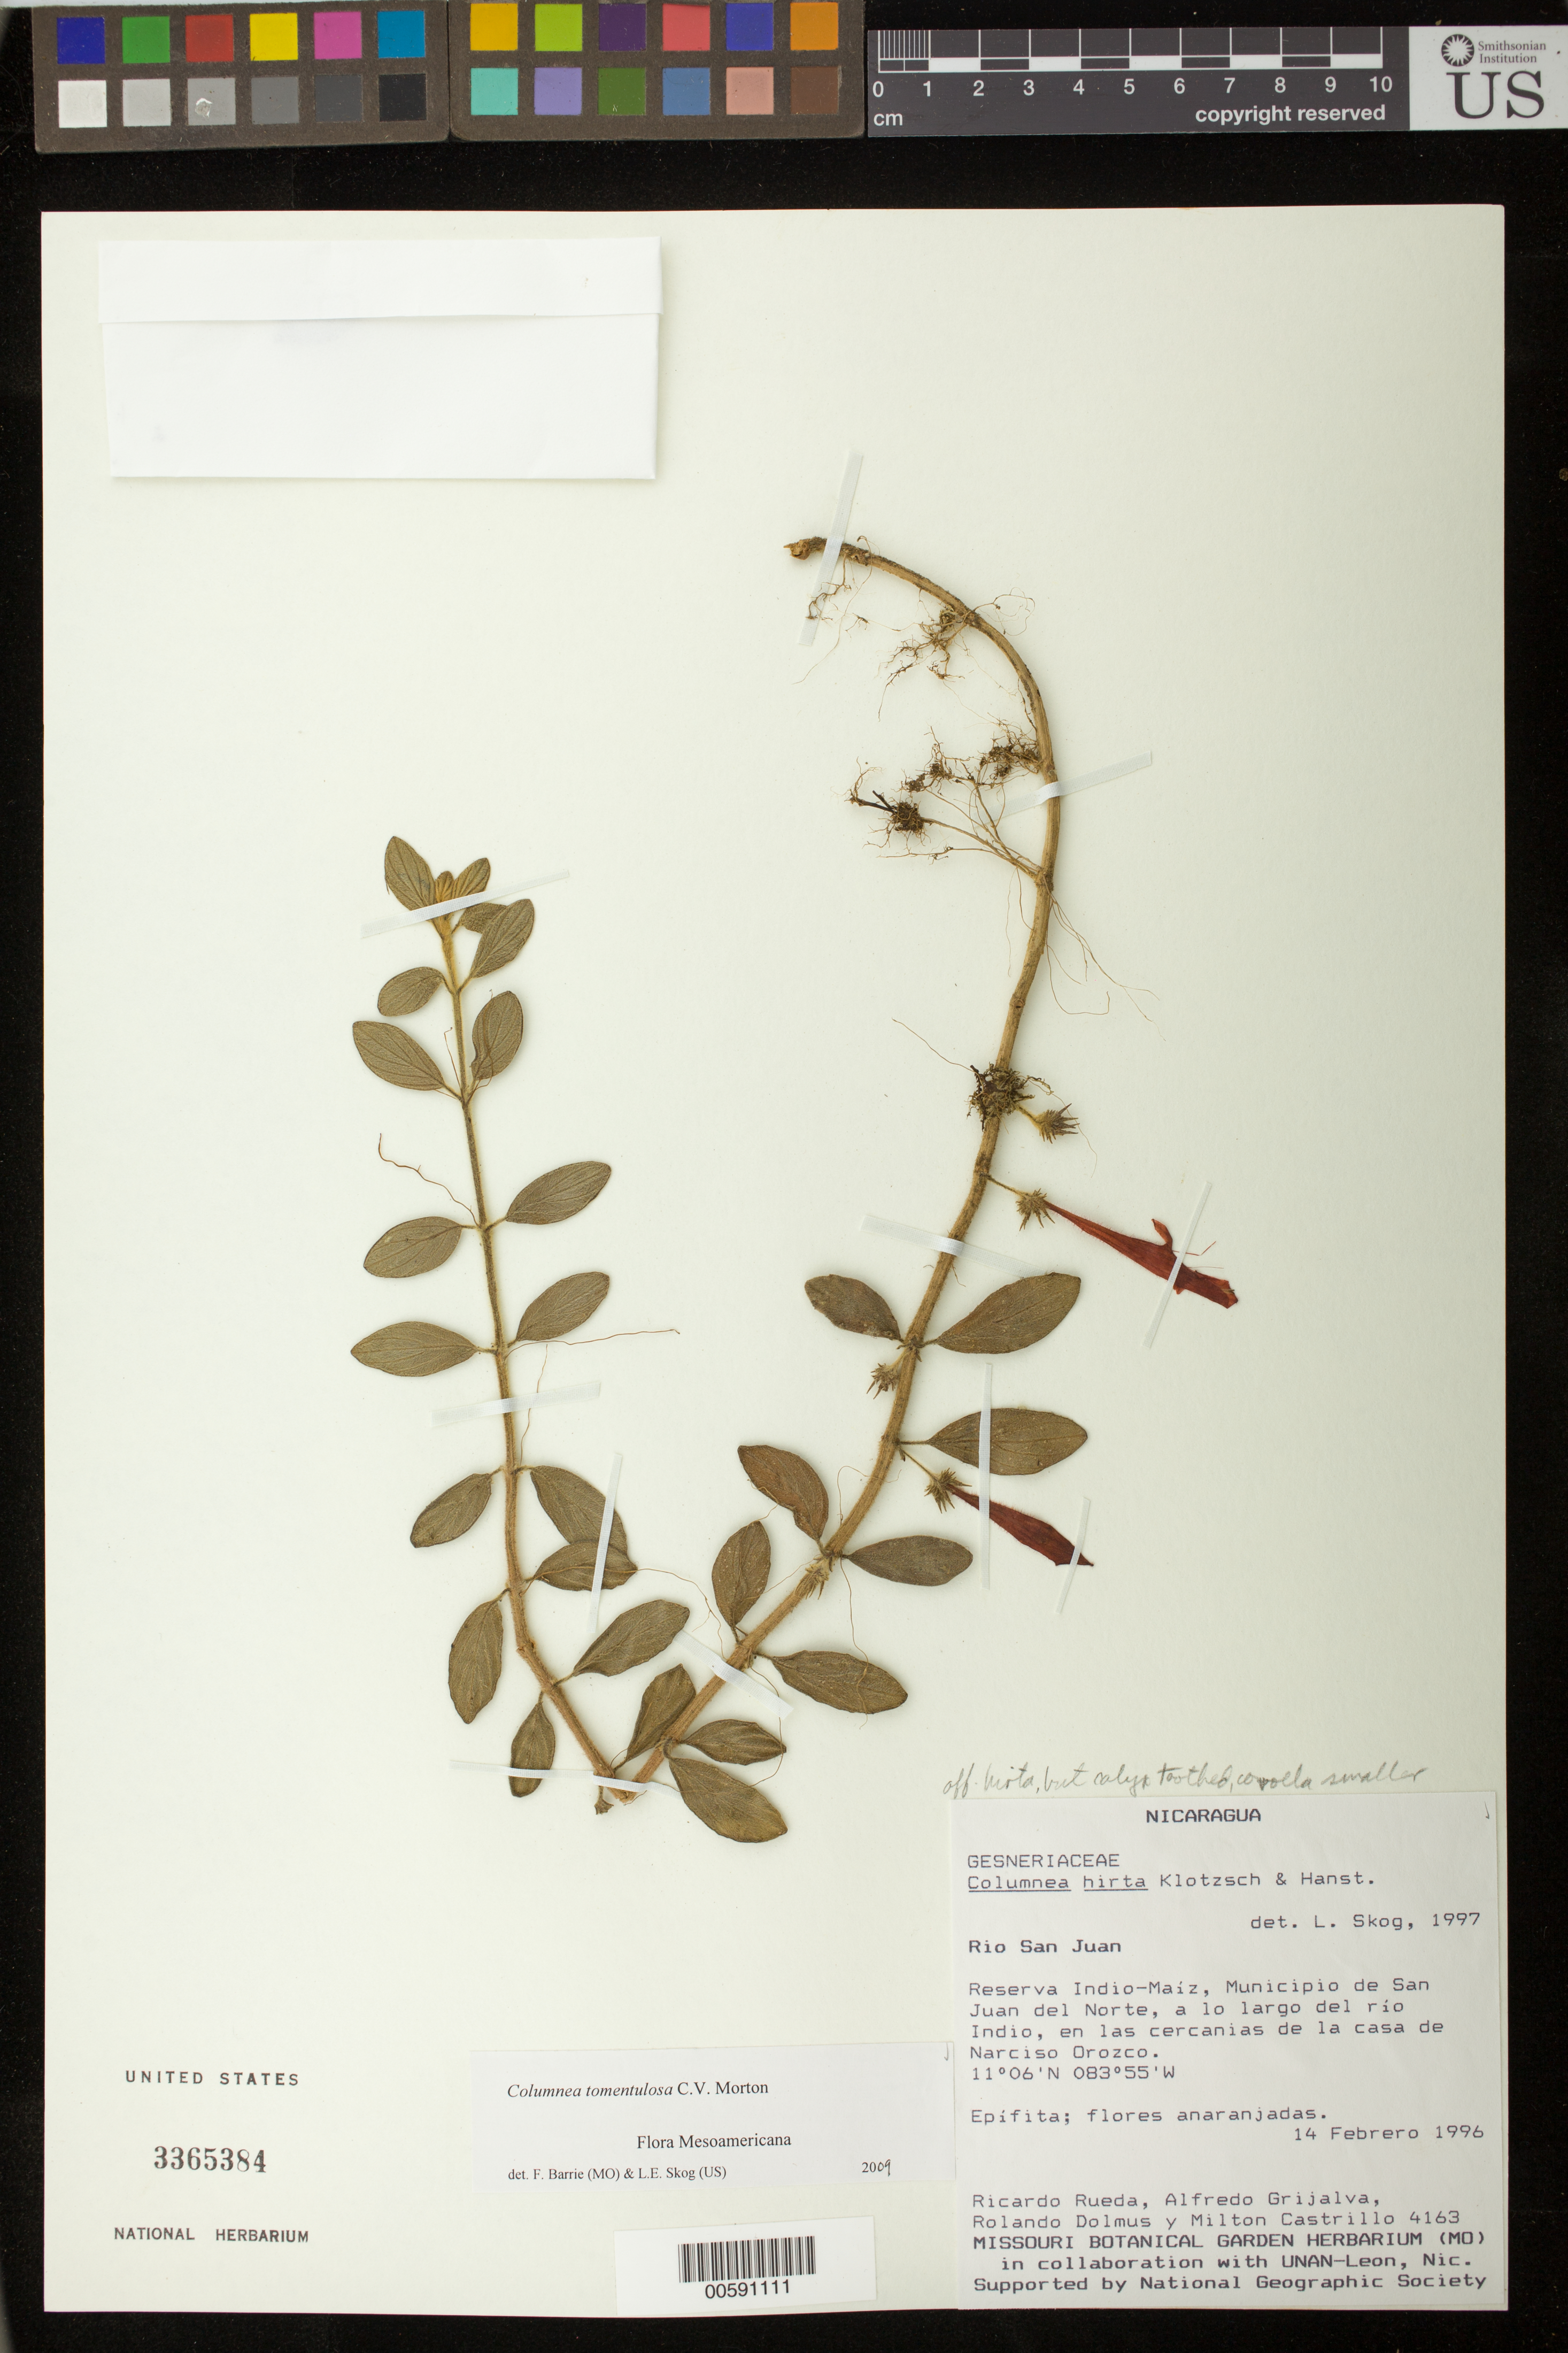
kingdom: Plantae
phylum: Tracheophyta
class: Magnoliopsida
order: Lamiales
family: Gesneriaceae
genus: Columnea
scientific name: Columnea tomentulosa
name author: C.V. Morton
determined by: Barrie, F. R.; Skog, Laurence E.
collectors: R. Rueda, A. Grijalva P., R. Dolmus & M. Castrillo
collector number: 4163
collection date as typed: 14 Feb 1996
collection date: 1996-02-14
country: Nicaragua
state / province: Rio San Juan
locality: Reserva Indio-Maíz, Mpio. de San Juan del Norte, a lo largo del río Indio, en las cercanias de la casa de Narciso Orozco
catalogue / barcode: US 3365384